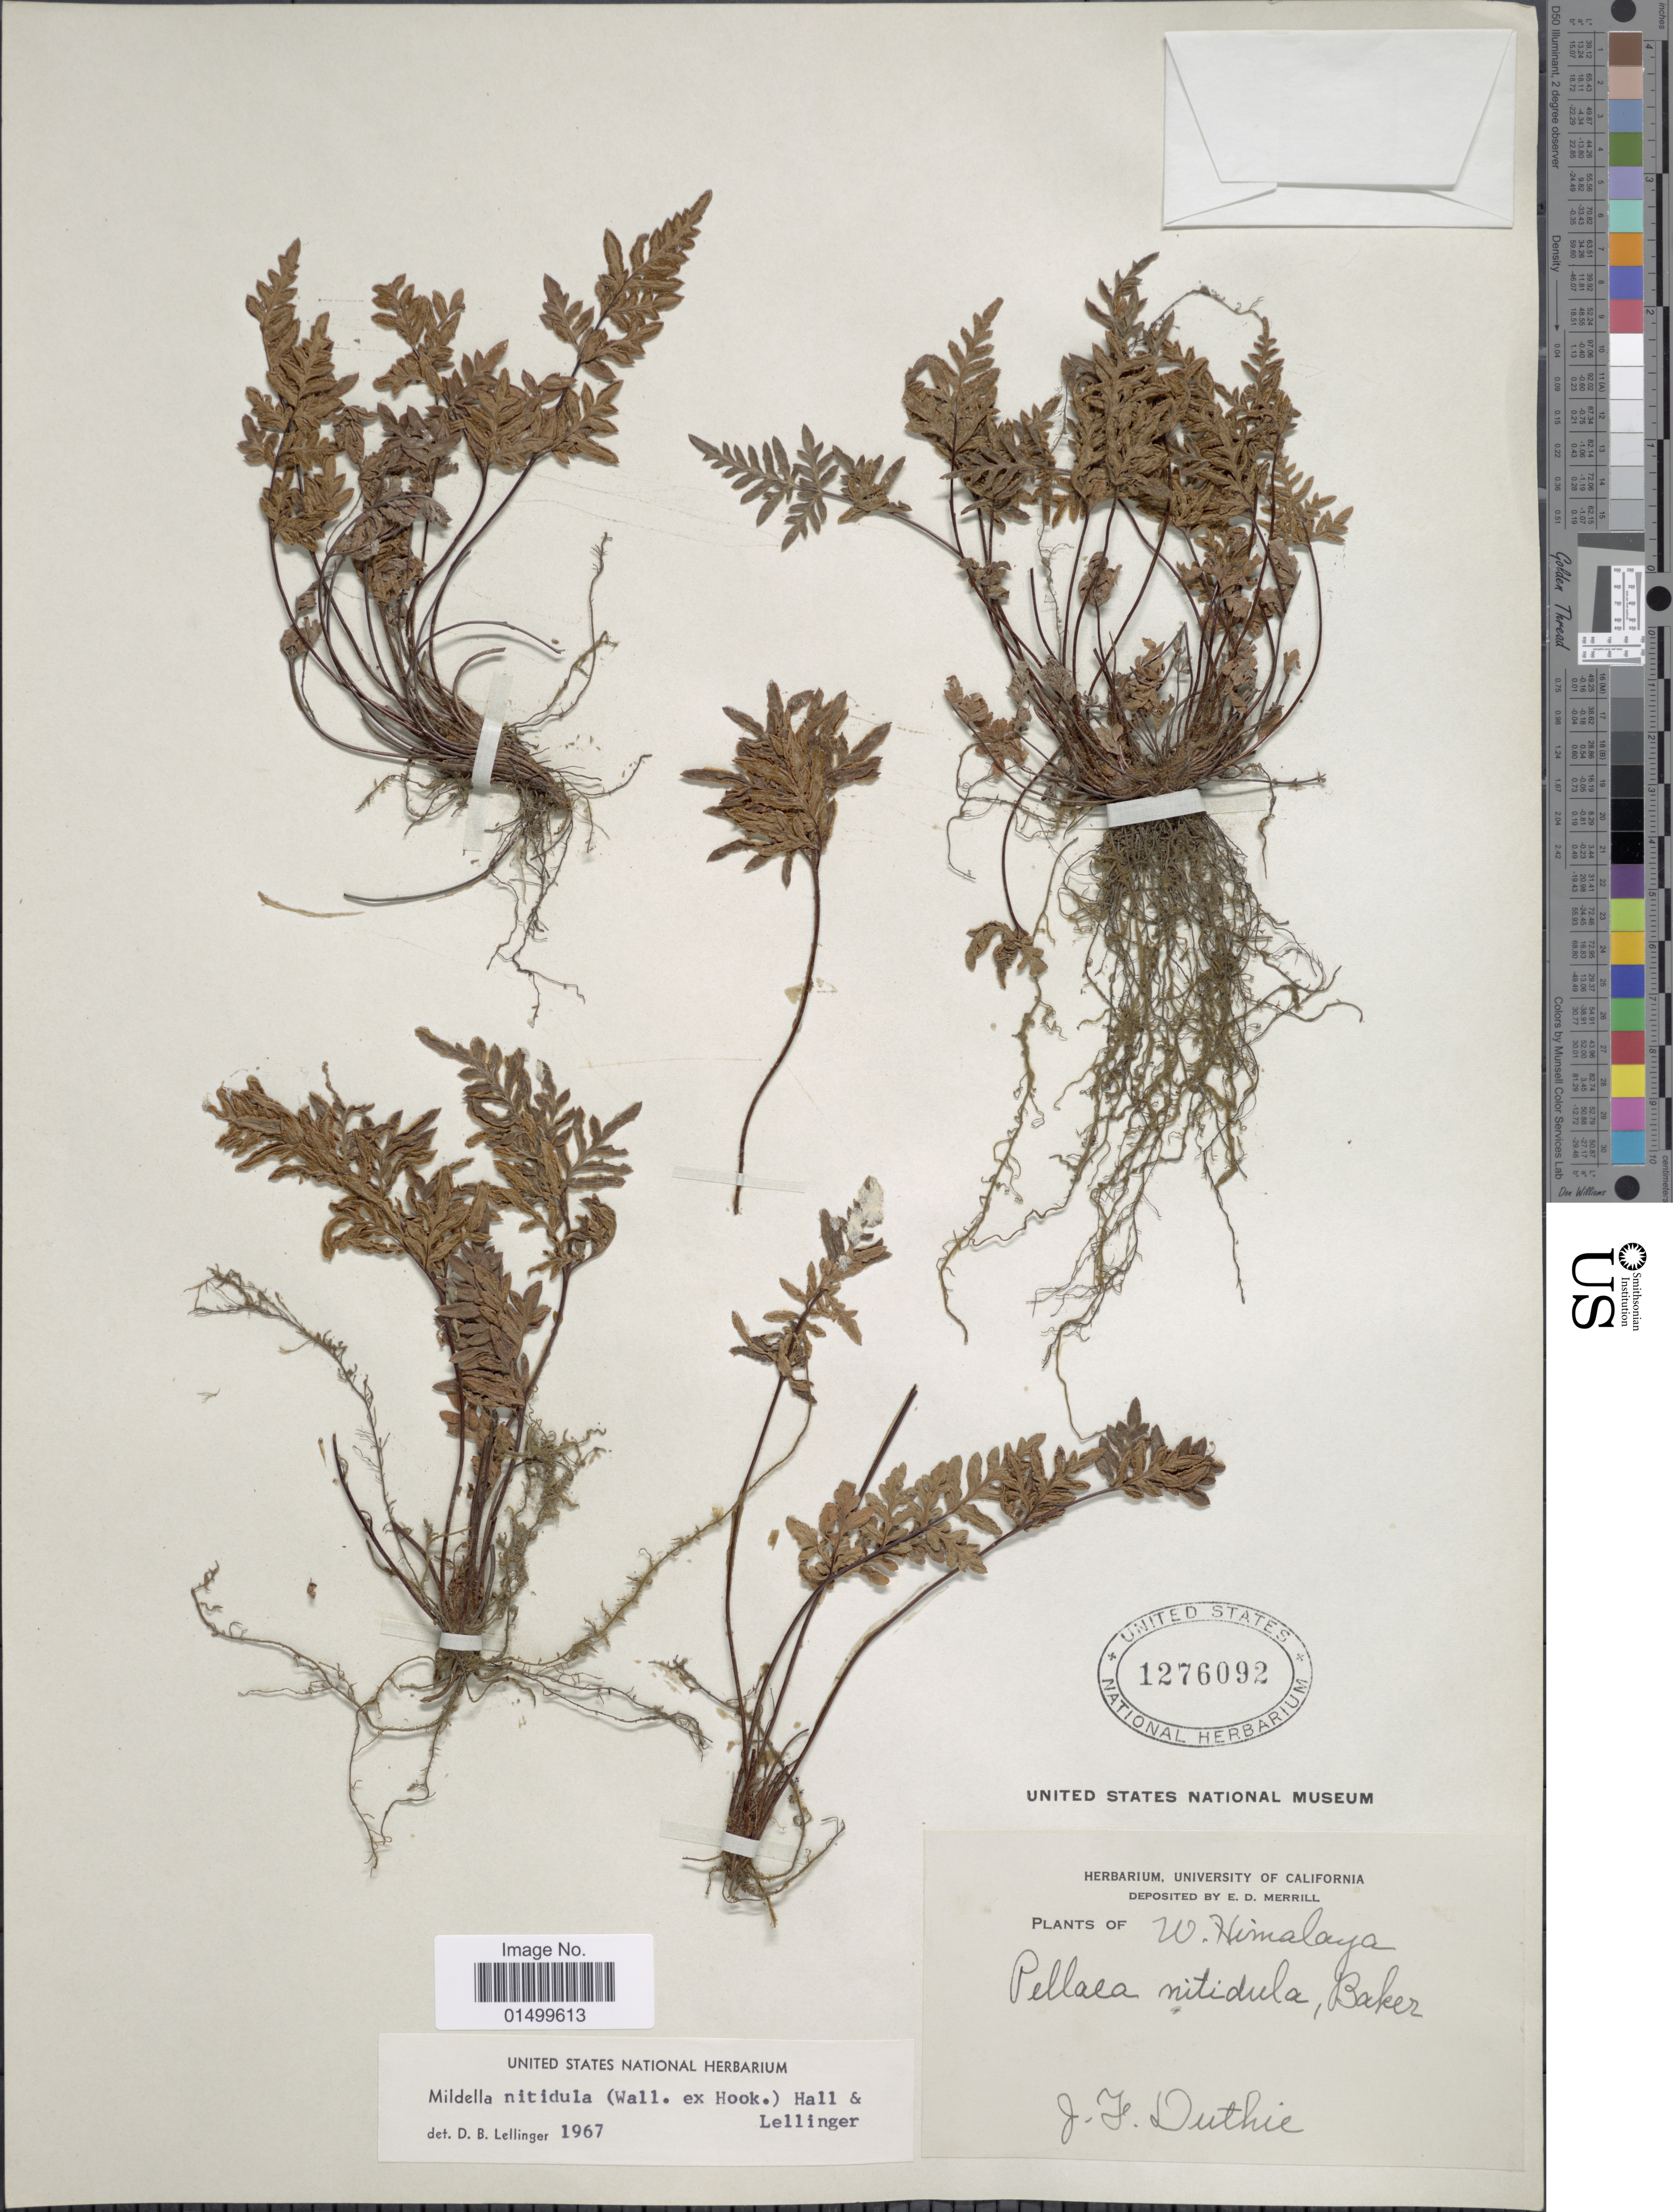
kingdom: Plantae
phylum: Tracheophyta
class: Polypodiopsida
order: Polypodiales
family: Pteridaceae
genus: Cheilanthes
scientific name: Cheilanthes nitidula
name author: Wall. ex Hook.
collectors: J. F. Duthie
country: India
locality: W. Himalaya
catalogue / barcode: US 1276092